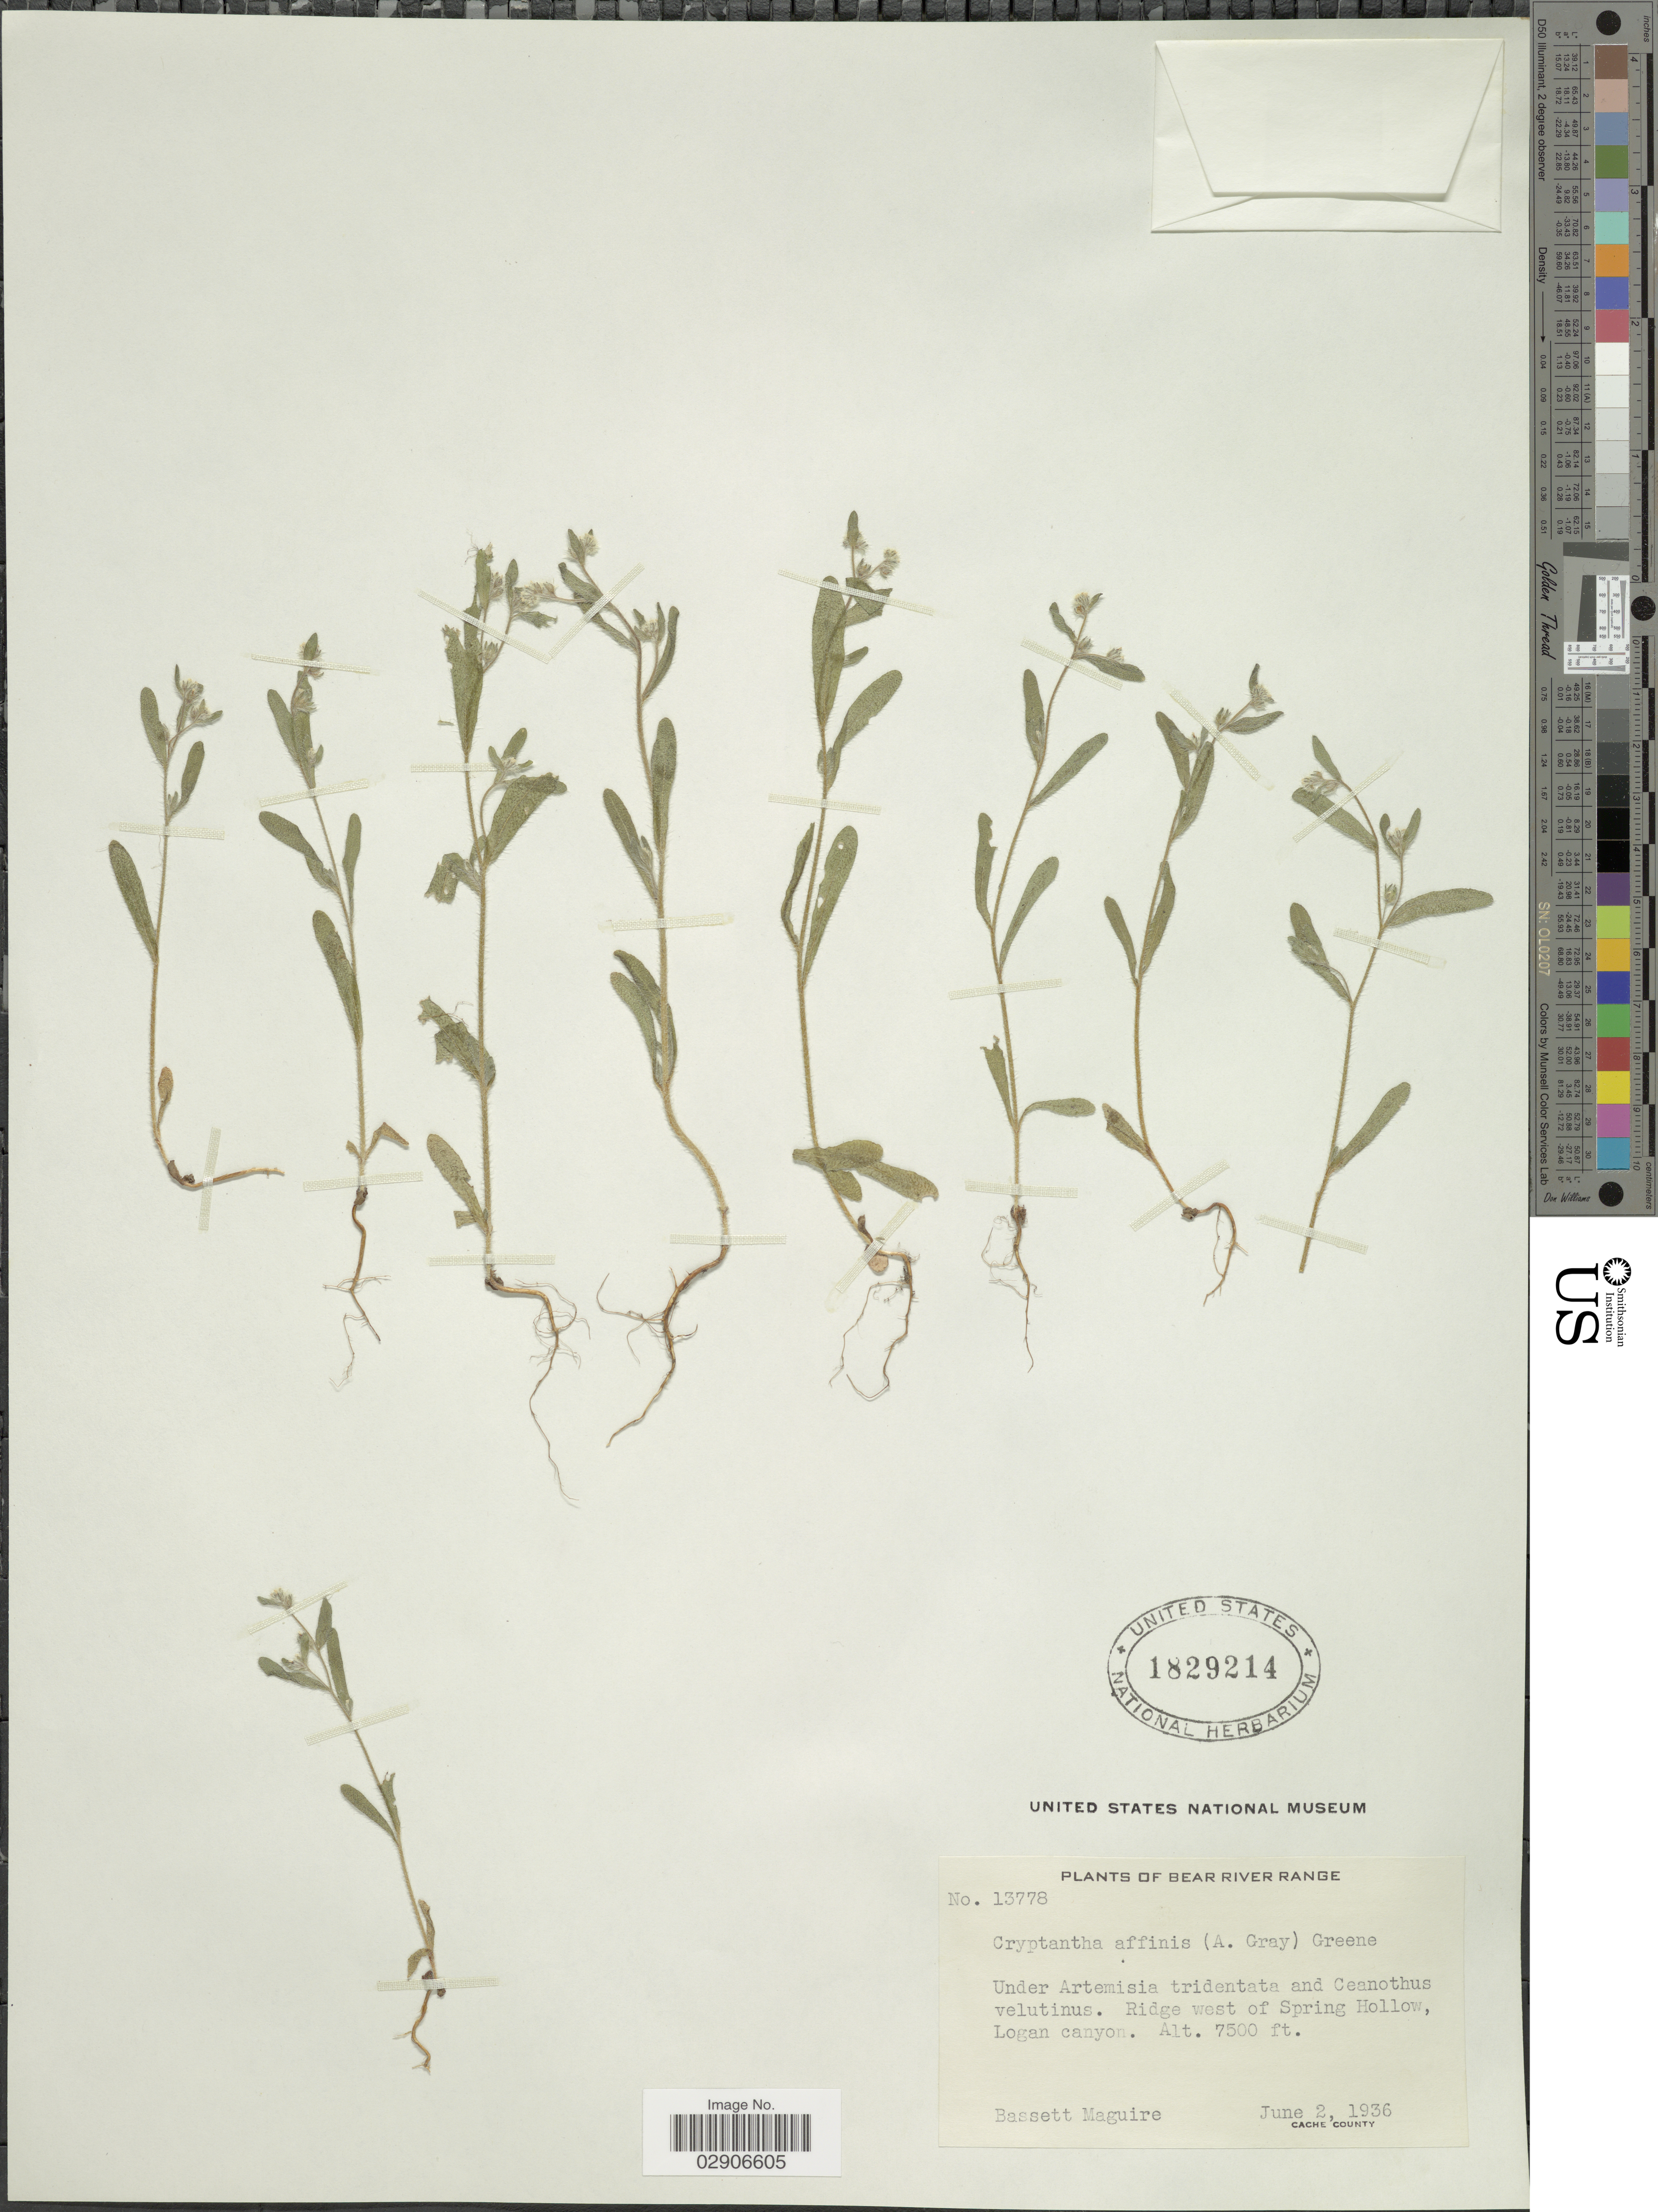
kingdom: Plantae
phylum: Tracheophyta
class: Magnoliopsida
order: Boraginales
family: Boraginaceae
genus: Cryptantha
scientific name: Cryptantha affinis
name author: (A. Gray) Greene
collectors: B. Maguire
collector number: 13778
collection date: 1936-06-02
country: United States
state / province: Utah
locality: Ridge west of Spring Hollow, Logan canyon. Bear River Range. Cache County.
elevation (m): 2286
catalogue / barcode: US 1829214